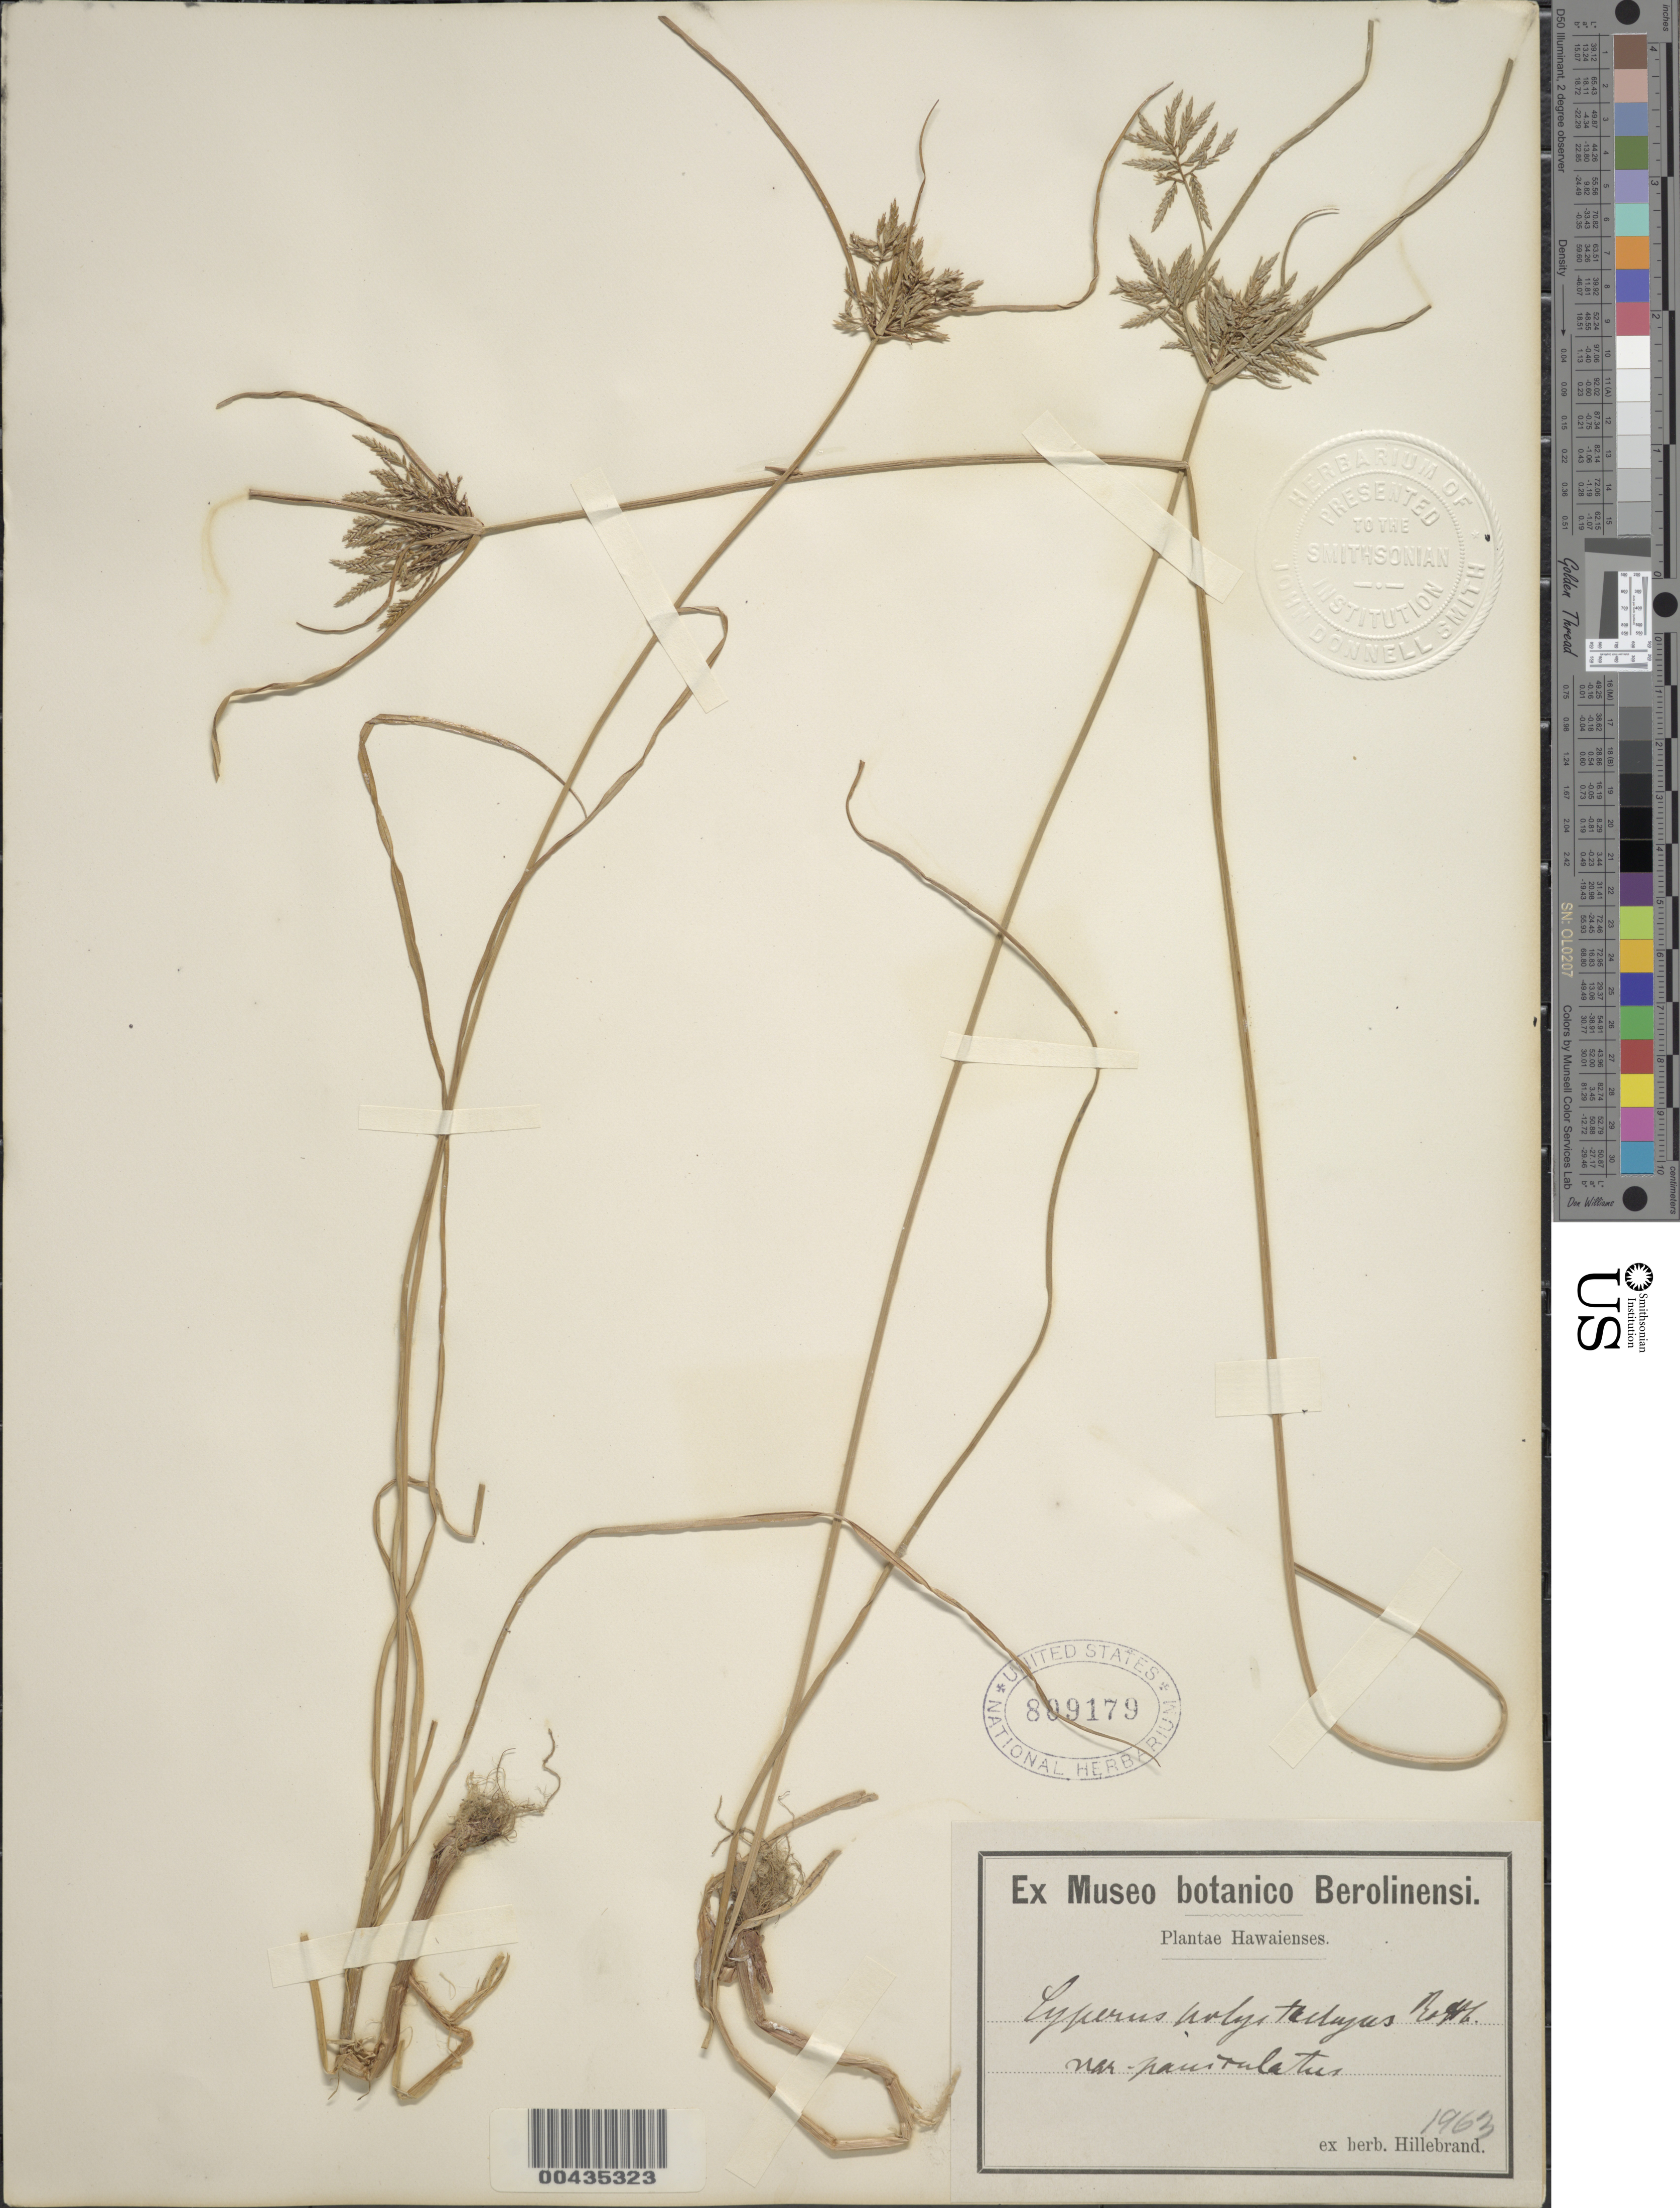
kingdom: Plantae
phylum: Tracheophyta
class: Liliopsida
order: Poales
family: Cyperaceae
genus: Cyperus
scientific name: Cyperus polystachyos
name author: Rottb.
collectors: W. Hillebrand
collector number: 1963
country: United States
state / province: Hawaii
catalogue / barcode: US 809179